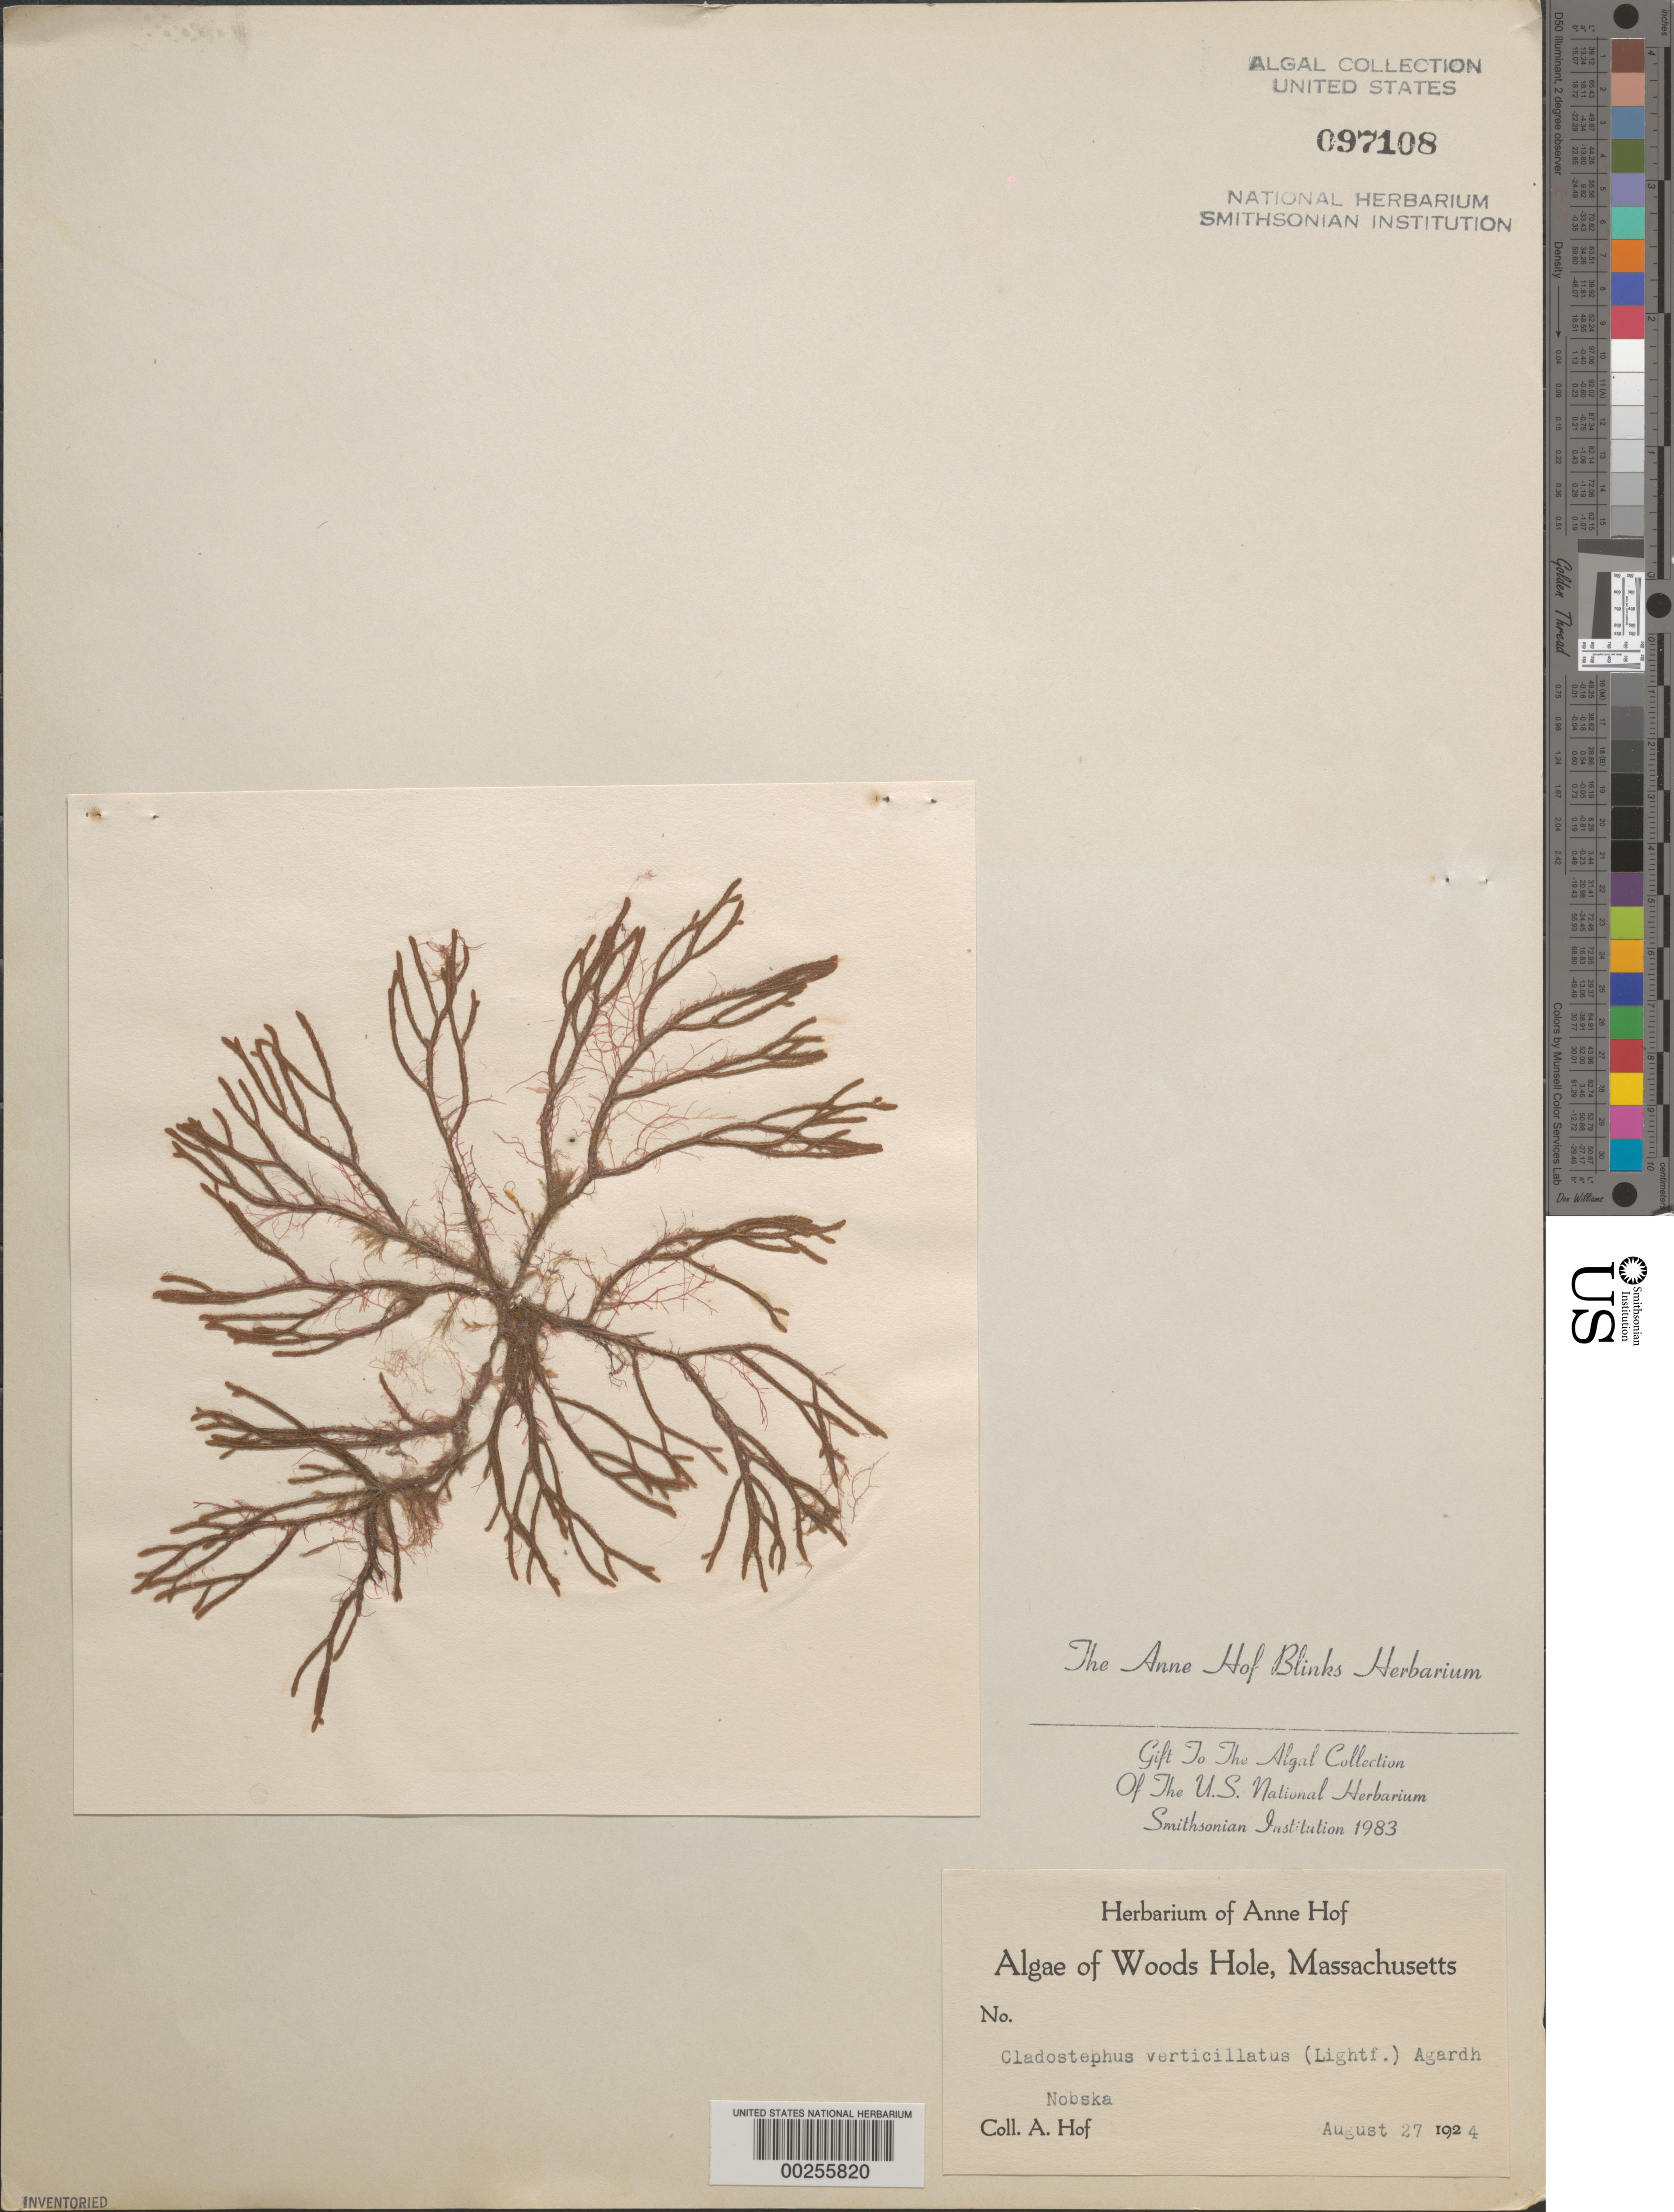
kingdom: Chromista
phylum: Ochrophyta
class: Phaeophyceae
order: Sphacelariales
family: Cladostephaceae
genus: Cladostephus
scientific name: Cladostephus hirsutus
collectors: A. Blinks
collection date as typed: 27 Aug 1924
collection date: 1924-08-27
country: United States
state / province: Massachusetts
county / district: Barnstable County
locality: Nobska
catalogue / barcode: US 97108